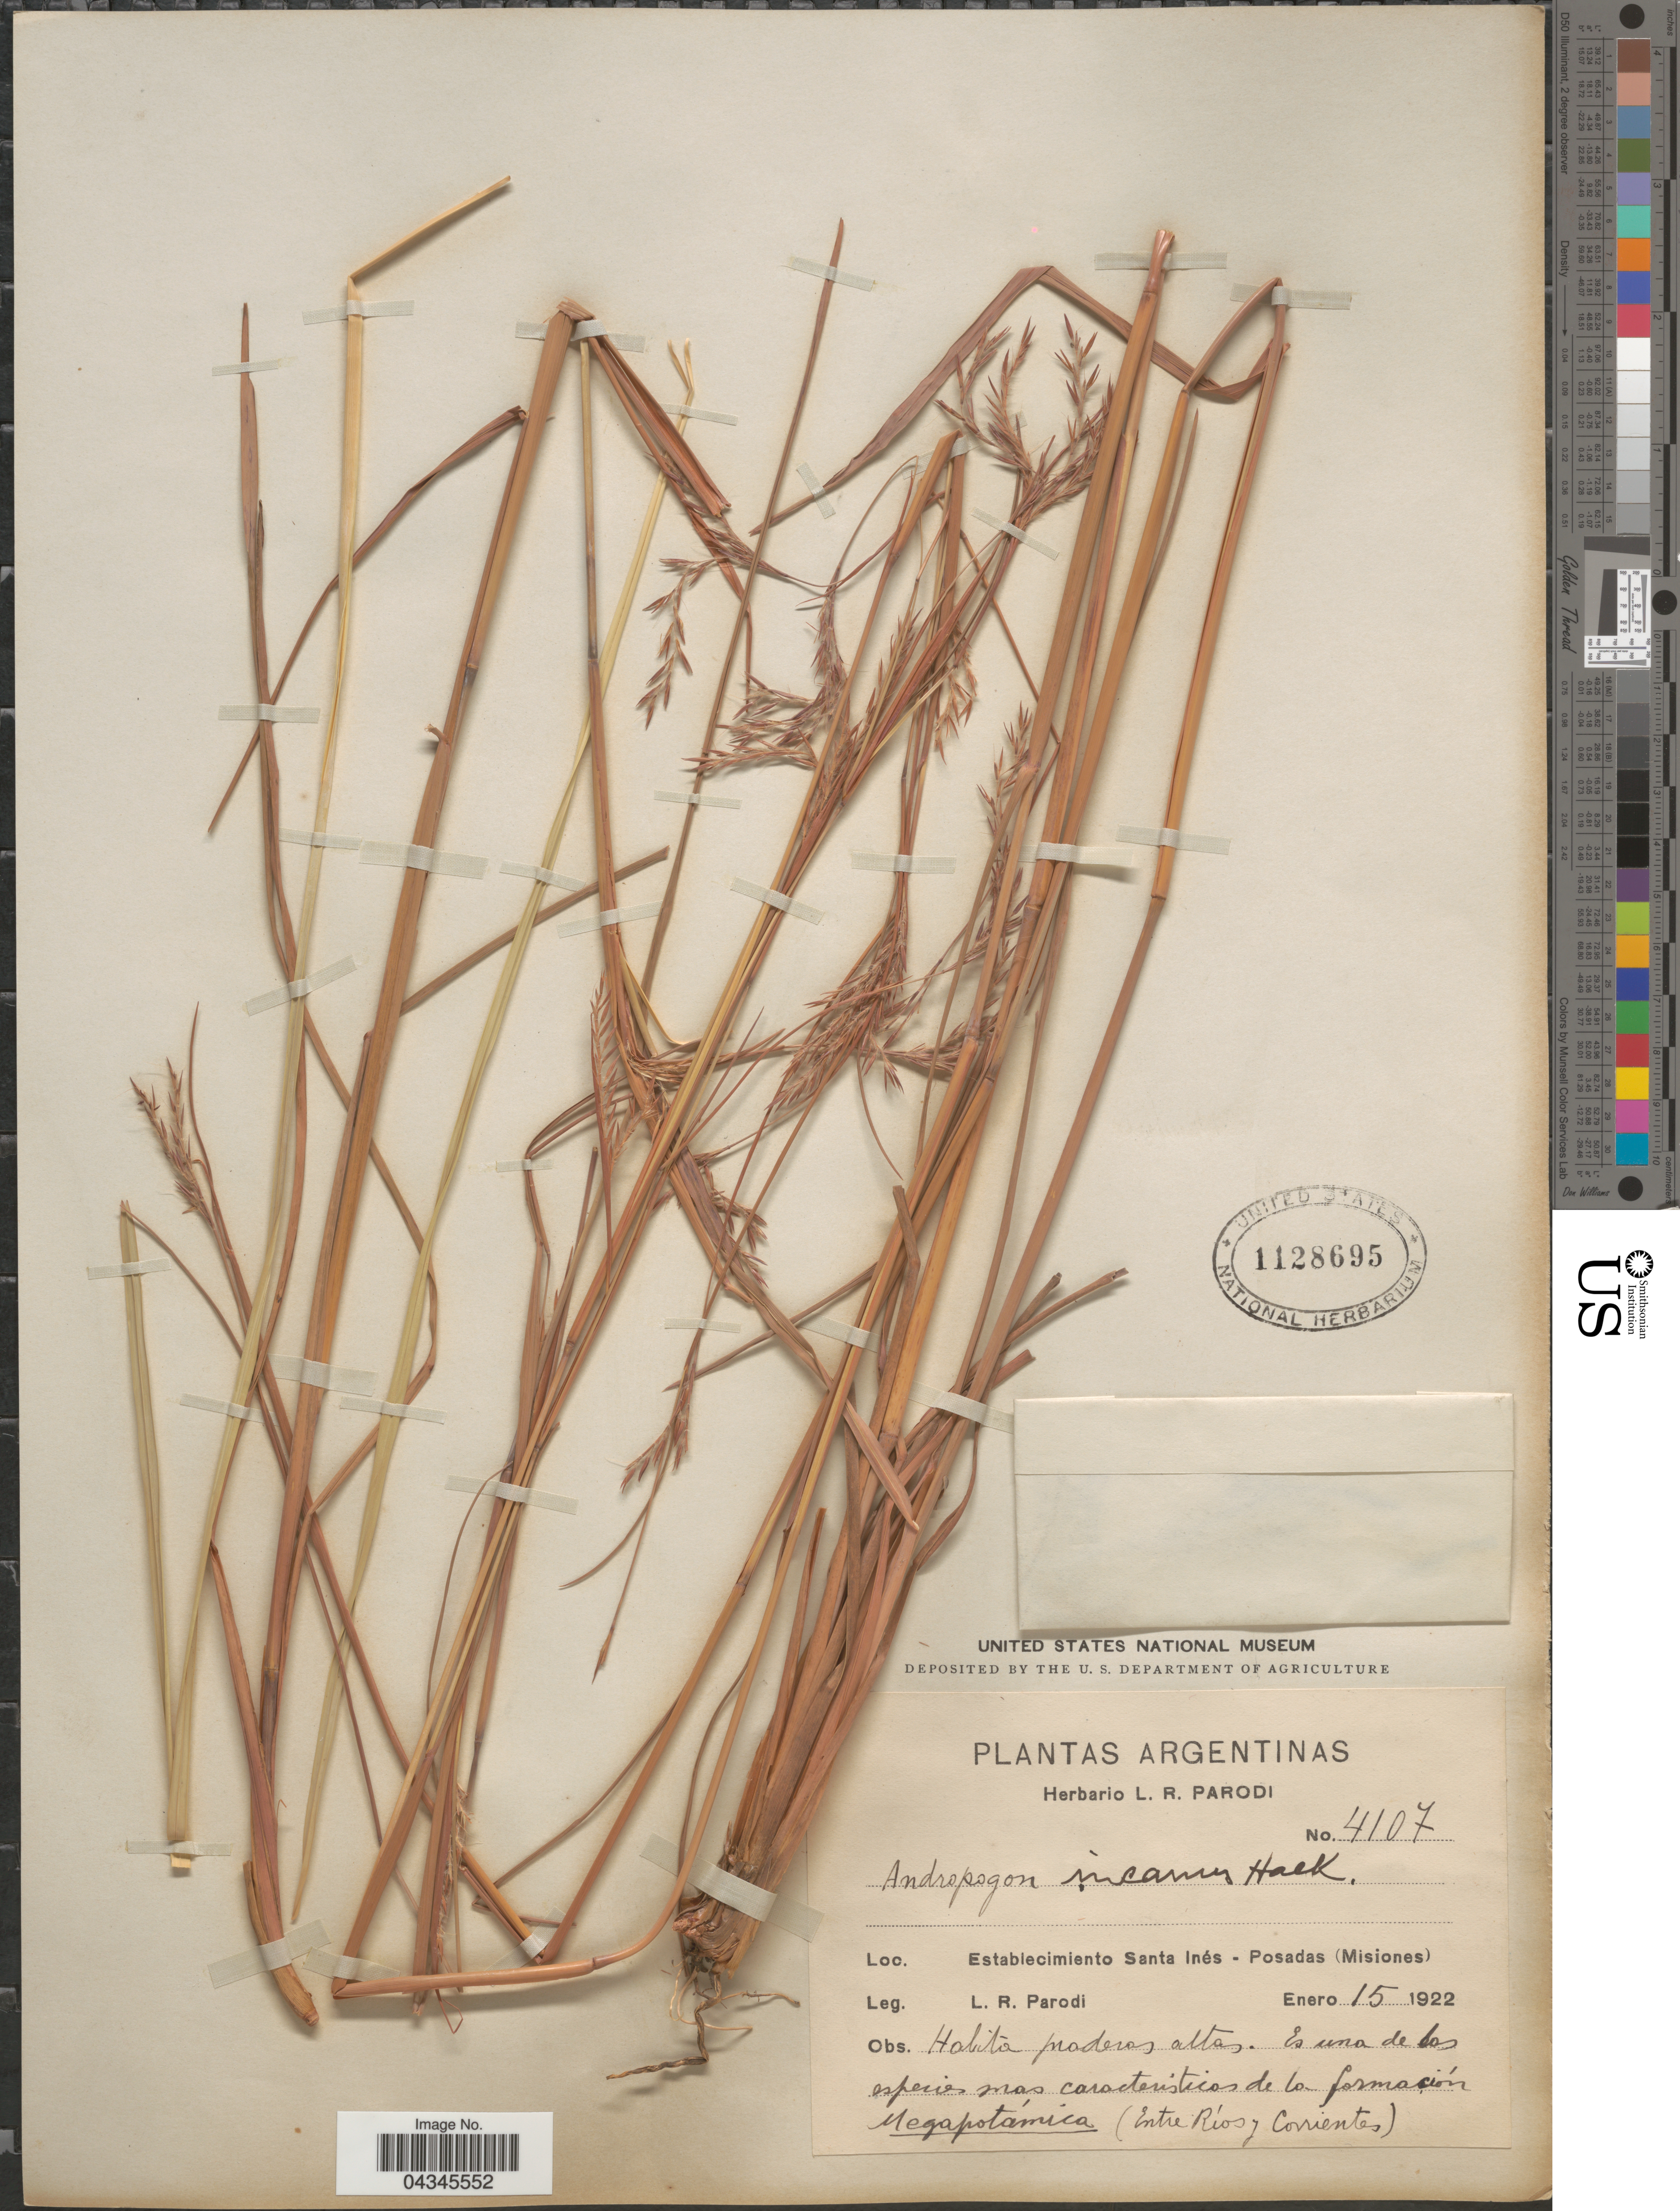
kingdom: Plantae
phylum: Tracheophyta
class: Liliopsida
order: Poales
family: Poaceae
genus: Andropogon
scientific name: Andropogon lateralis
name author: Nees in Mart.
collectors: L. R. Parodi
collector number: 4107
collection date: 1922-01-15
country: Argentina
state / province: Misiones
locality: Establecimiento Santa Inés - Posadas. (Entre Ríos y Corrientes).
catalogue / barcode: US 1128695